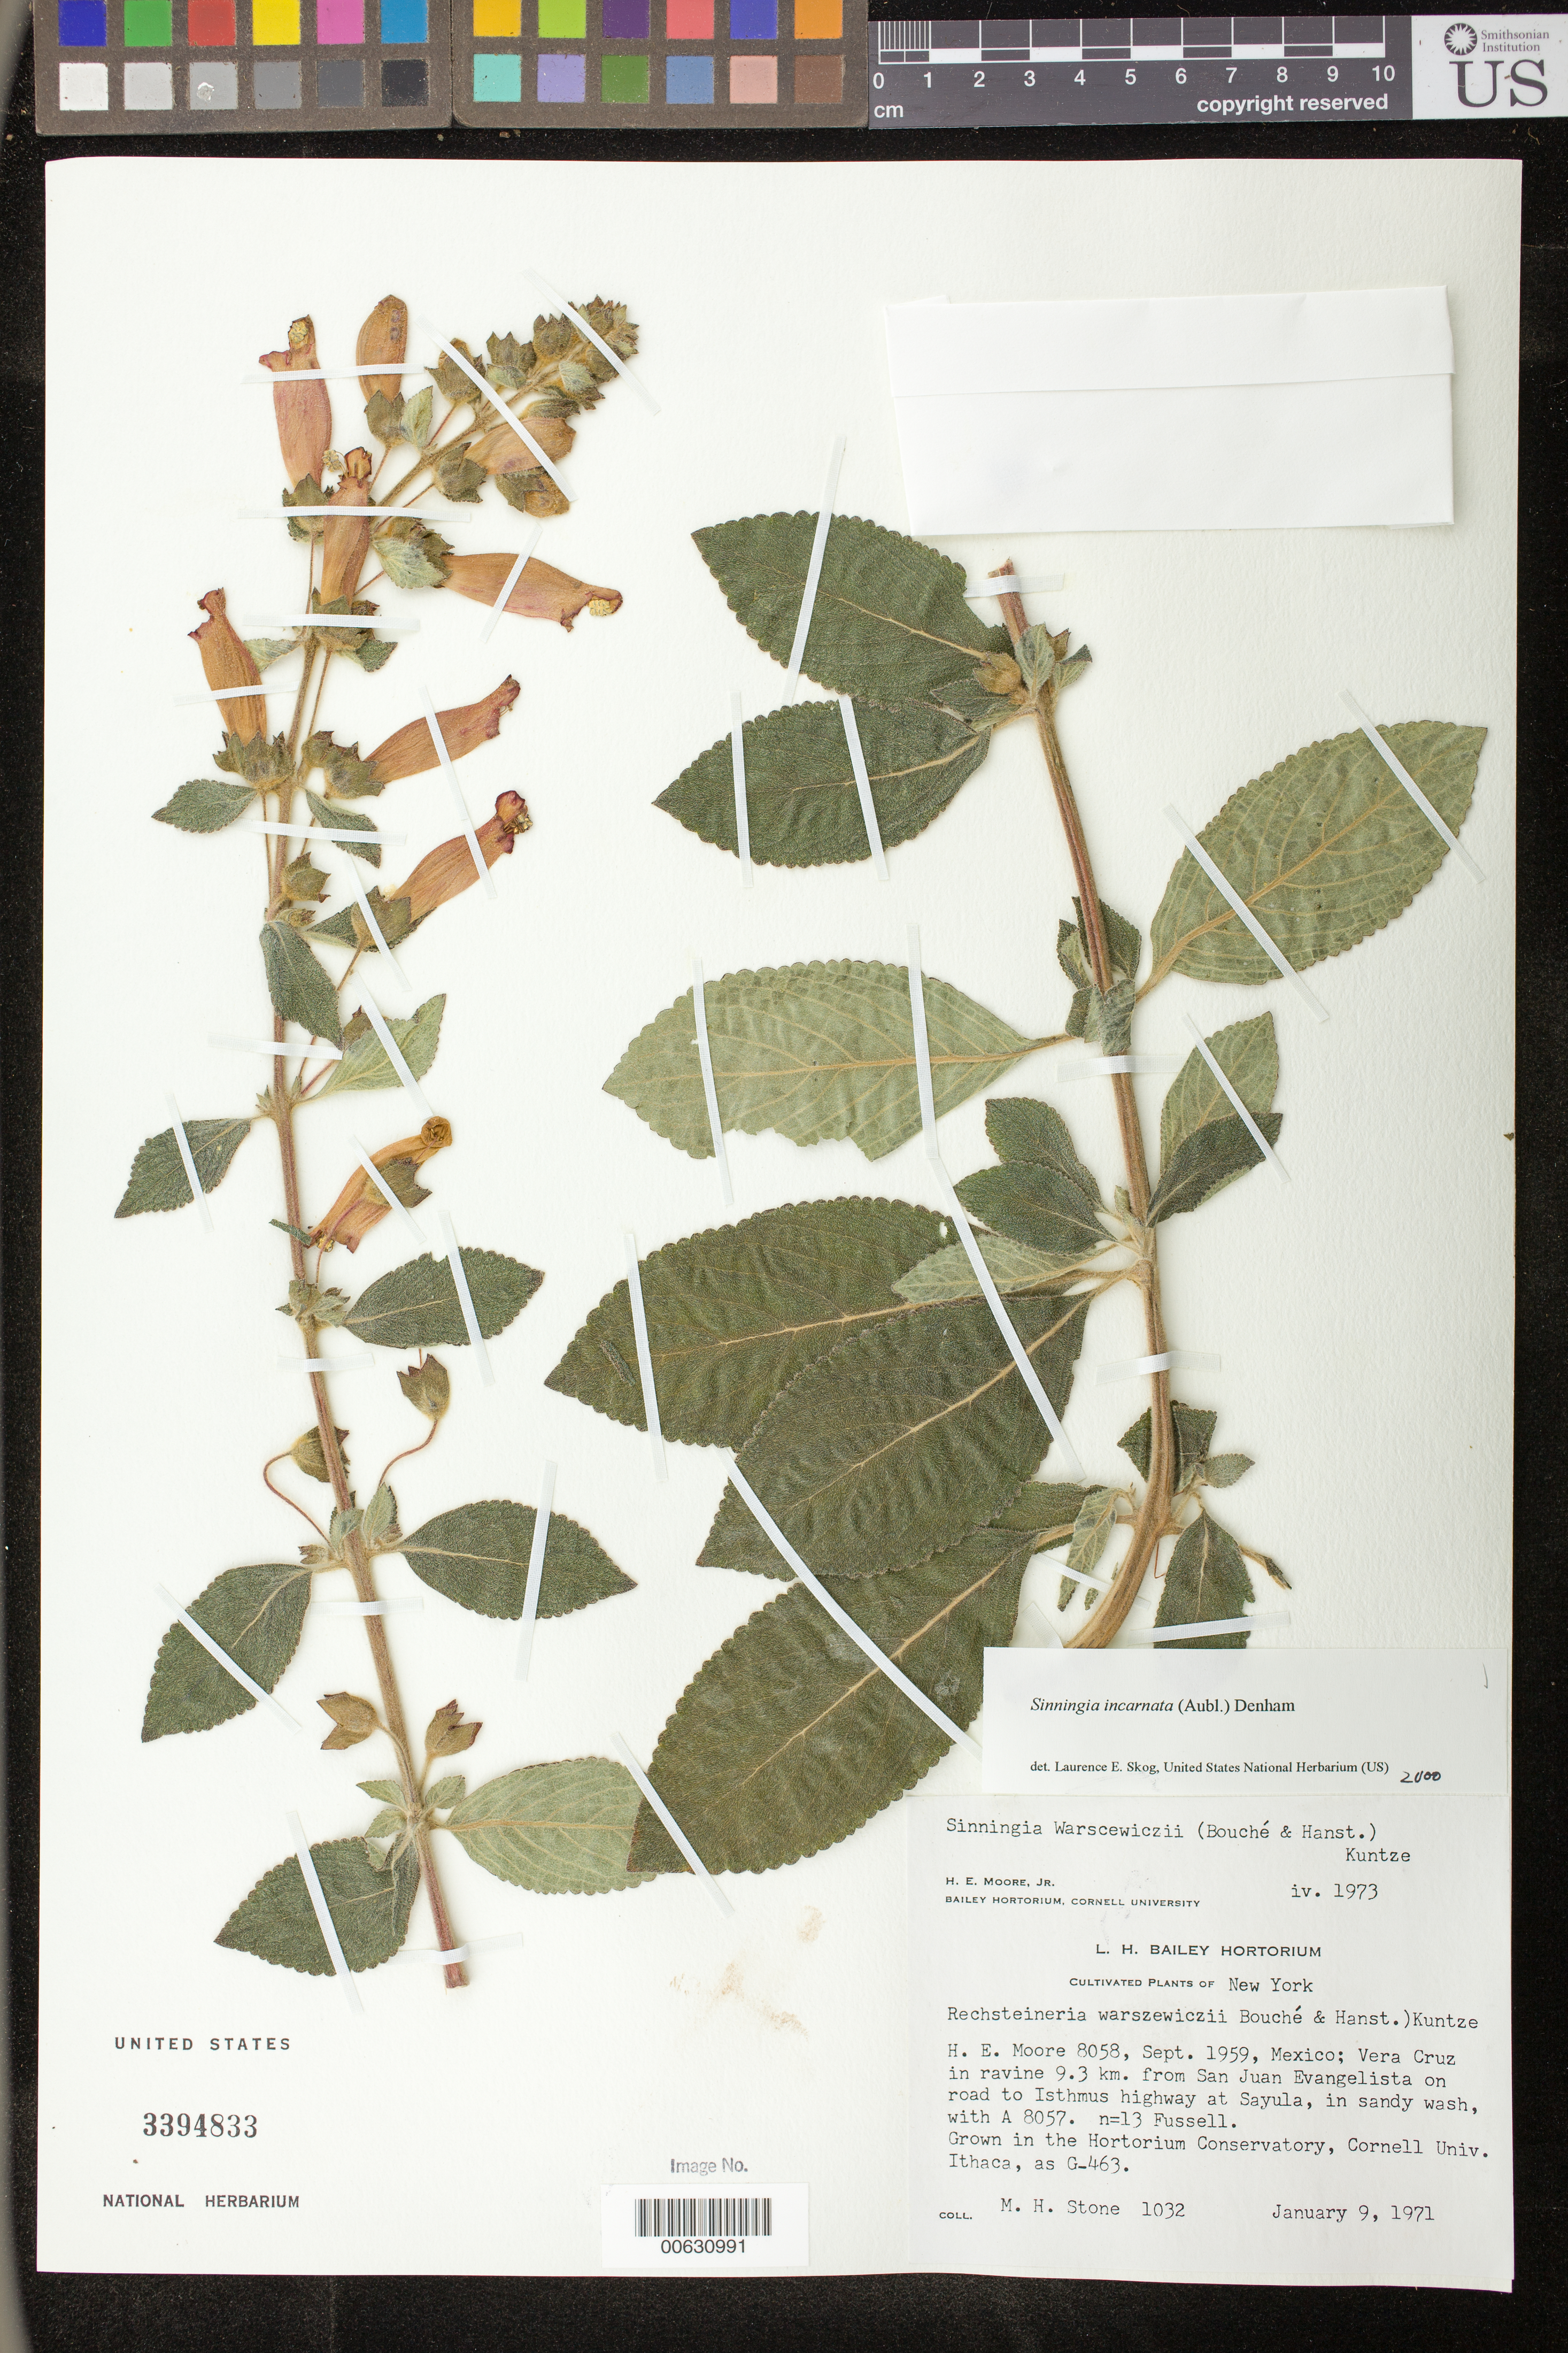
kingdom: Plantae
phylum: Tracheophyta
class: Magnoliopsida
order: Lamiales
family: Gesneriaceae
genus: Sinningia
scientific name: Sinningia incarnata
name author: (Aubl.) D.L. Denham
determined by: Skog, Laurence E.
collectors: M. Stone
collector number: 1032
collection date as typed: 09 Jan 1971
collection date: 1971-01-09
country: Mexico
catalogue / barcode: US 3394833